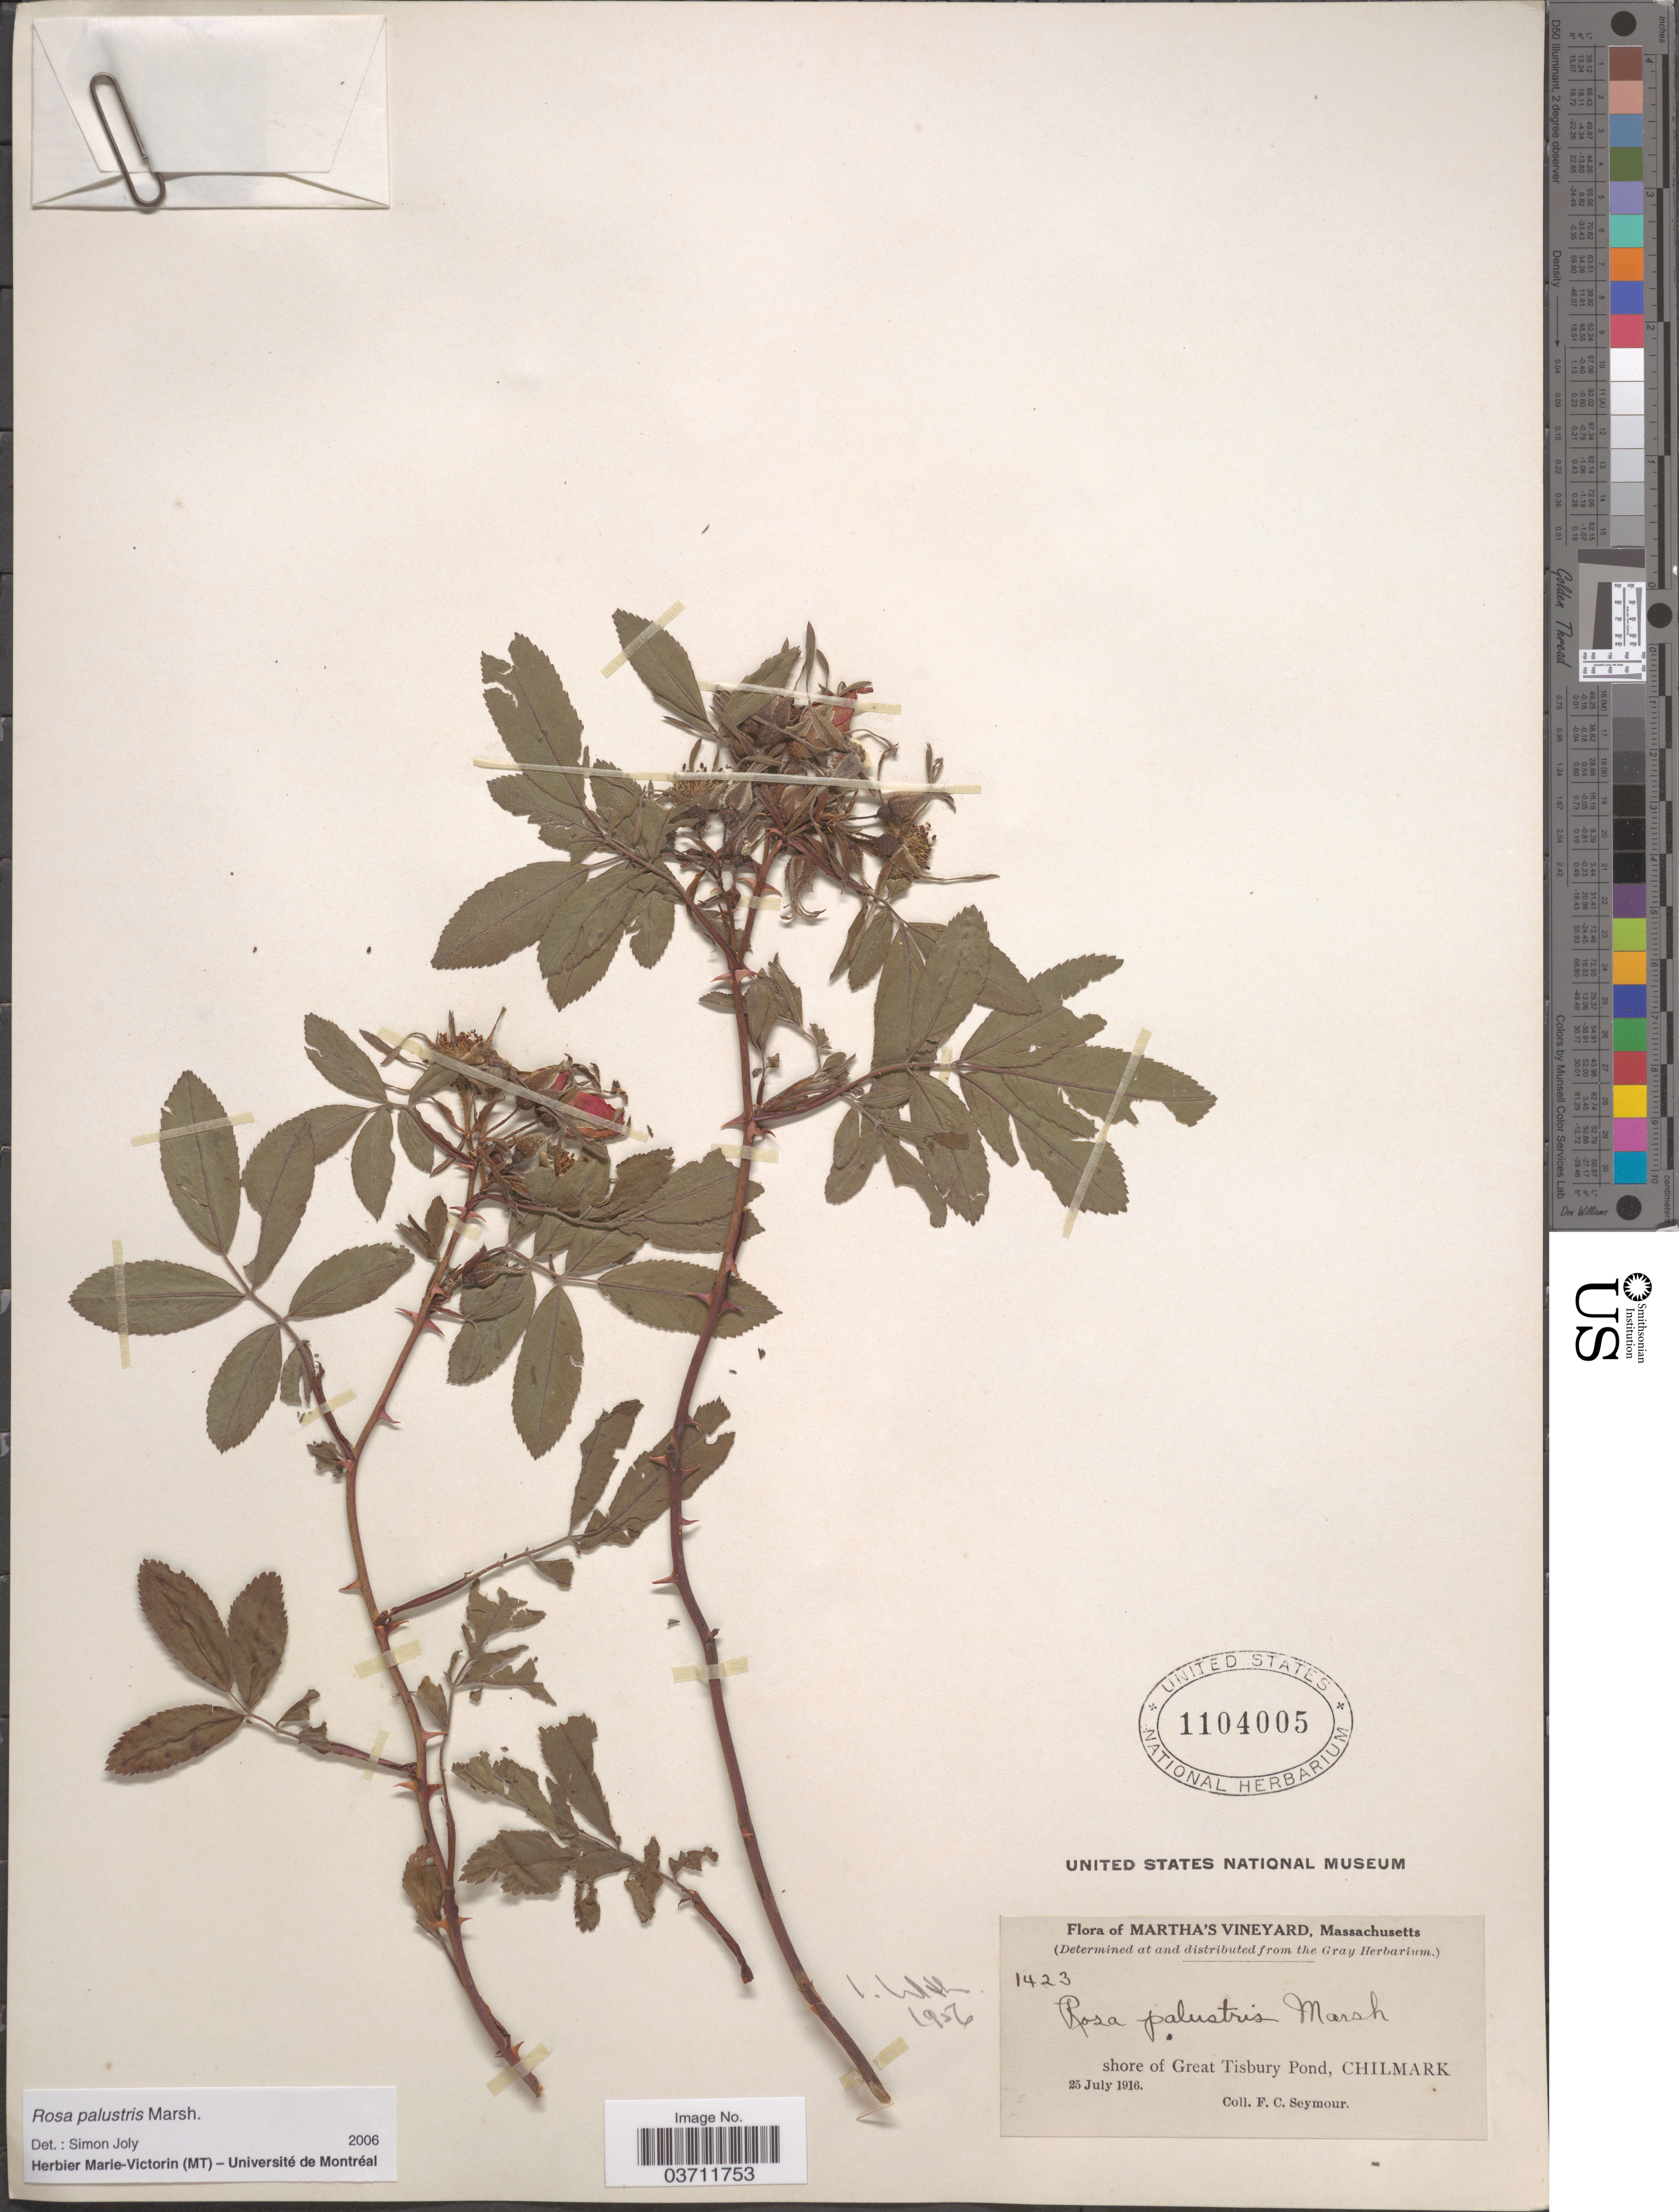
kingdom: Plantae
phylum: Tracheophyta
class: Magnoliopsida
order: Rosales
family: Rosaceae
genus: Rosa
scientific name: Rosa palustris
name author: Marshall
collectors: F. C. Seymour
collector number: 1423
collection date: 1916-07-25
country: United States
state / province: Massachusetts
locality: Martha's Vineyard. Shore of Great Tisbury Pond, Chilmark.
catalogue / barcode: US 1104005